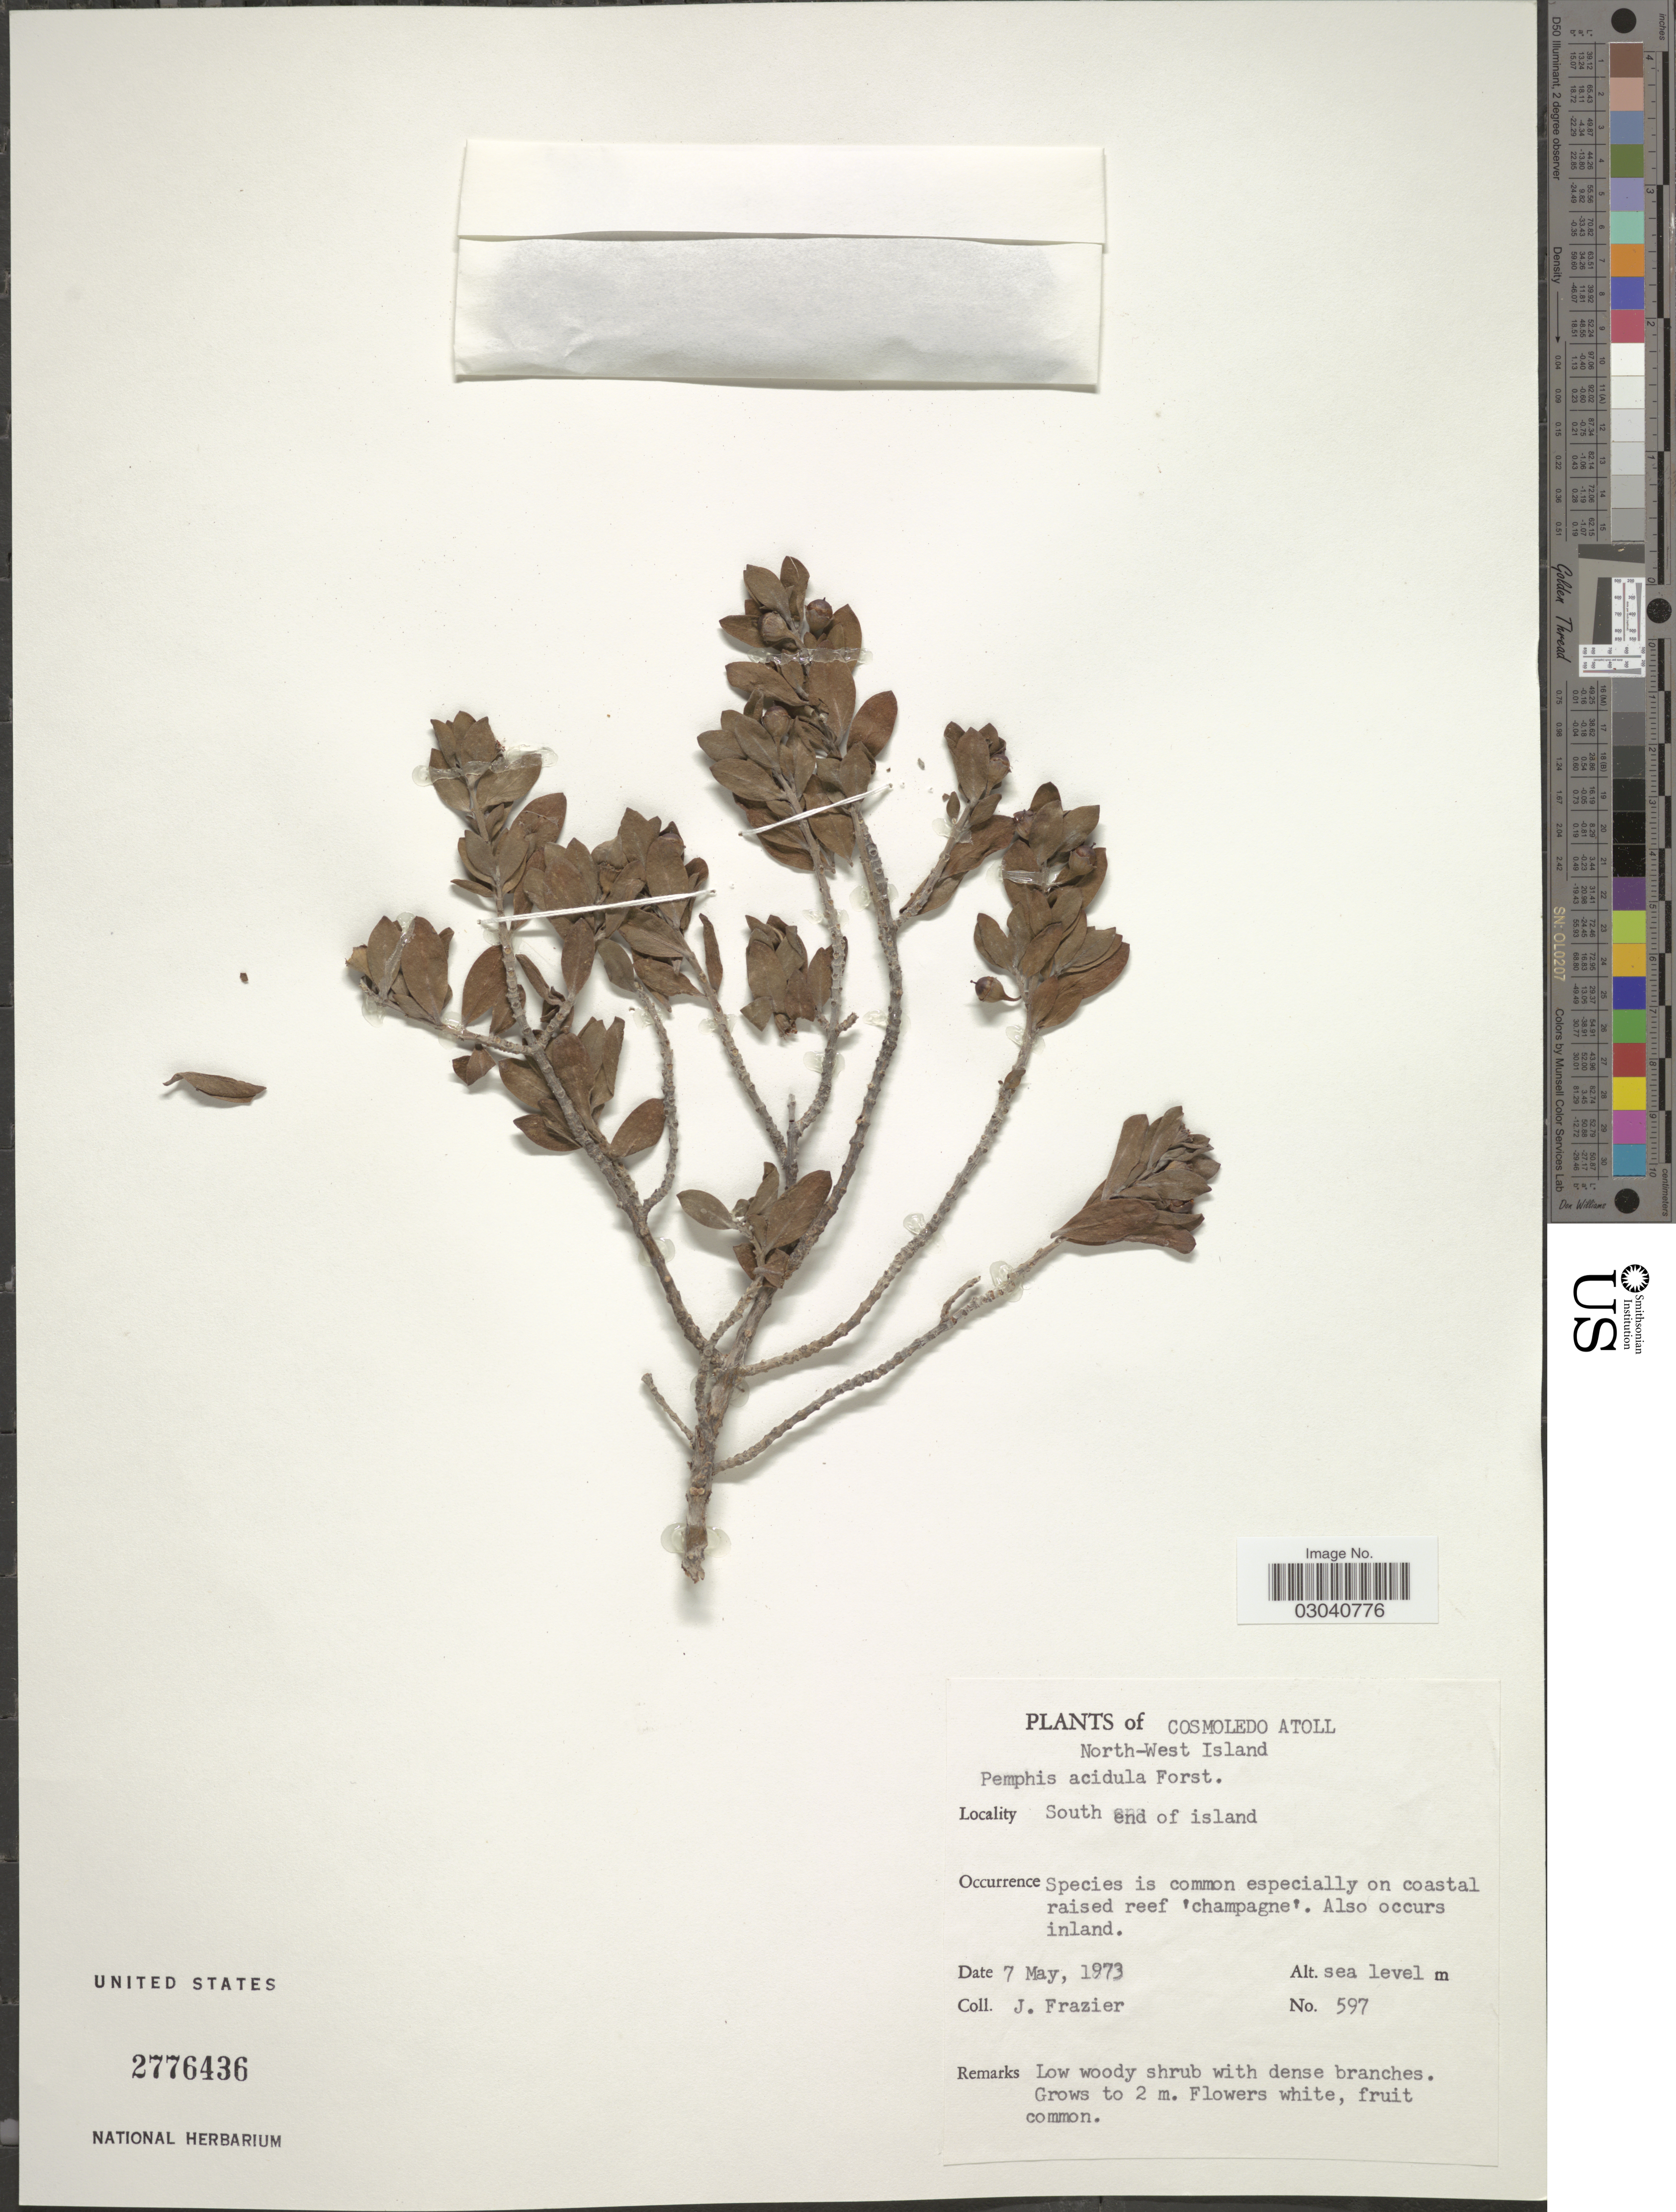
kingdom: Plantae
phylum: Tracheophyta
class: Magnoliopsida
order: Myrtales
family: Lythraceae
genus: Pemphis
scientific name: Pemphis acidula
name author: J.R. Forst. & G. Forst.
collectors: J. Frazier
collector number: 597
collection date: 1973-05-07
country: Seychelles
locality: Cosmoledo Atoll. North-West Island. South end of island.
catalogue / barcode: US 2776436